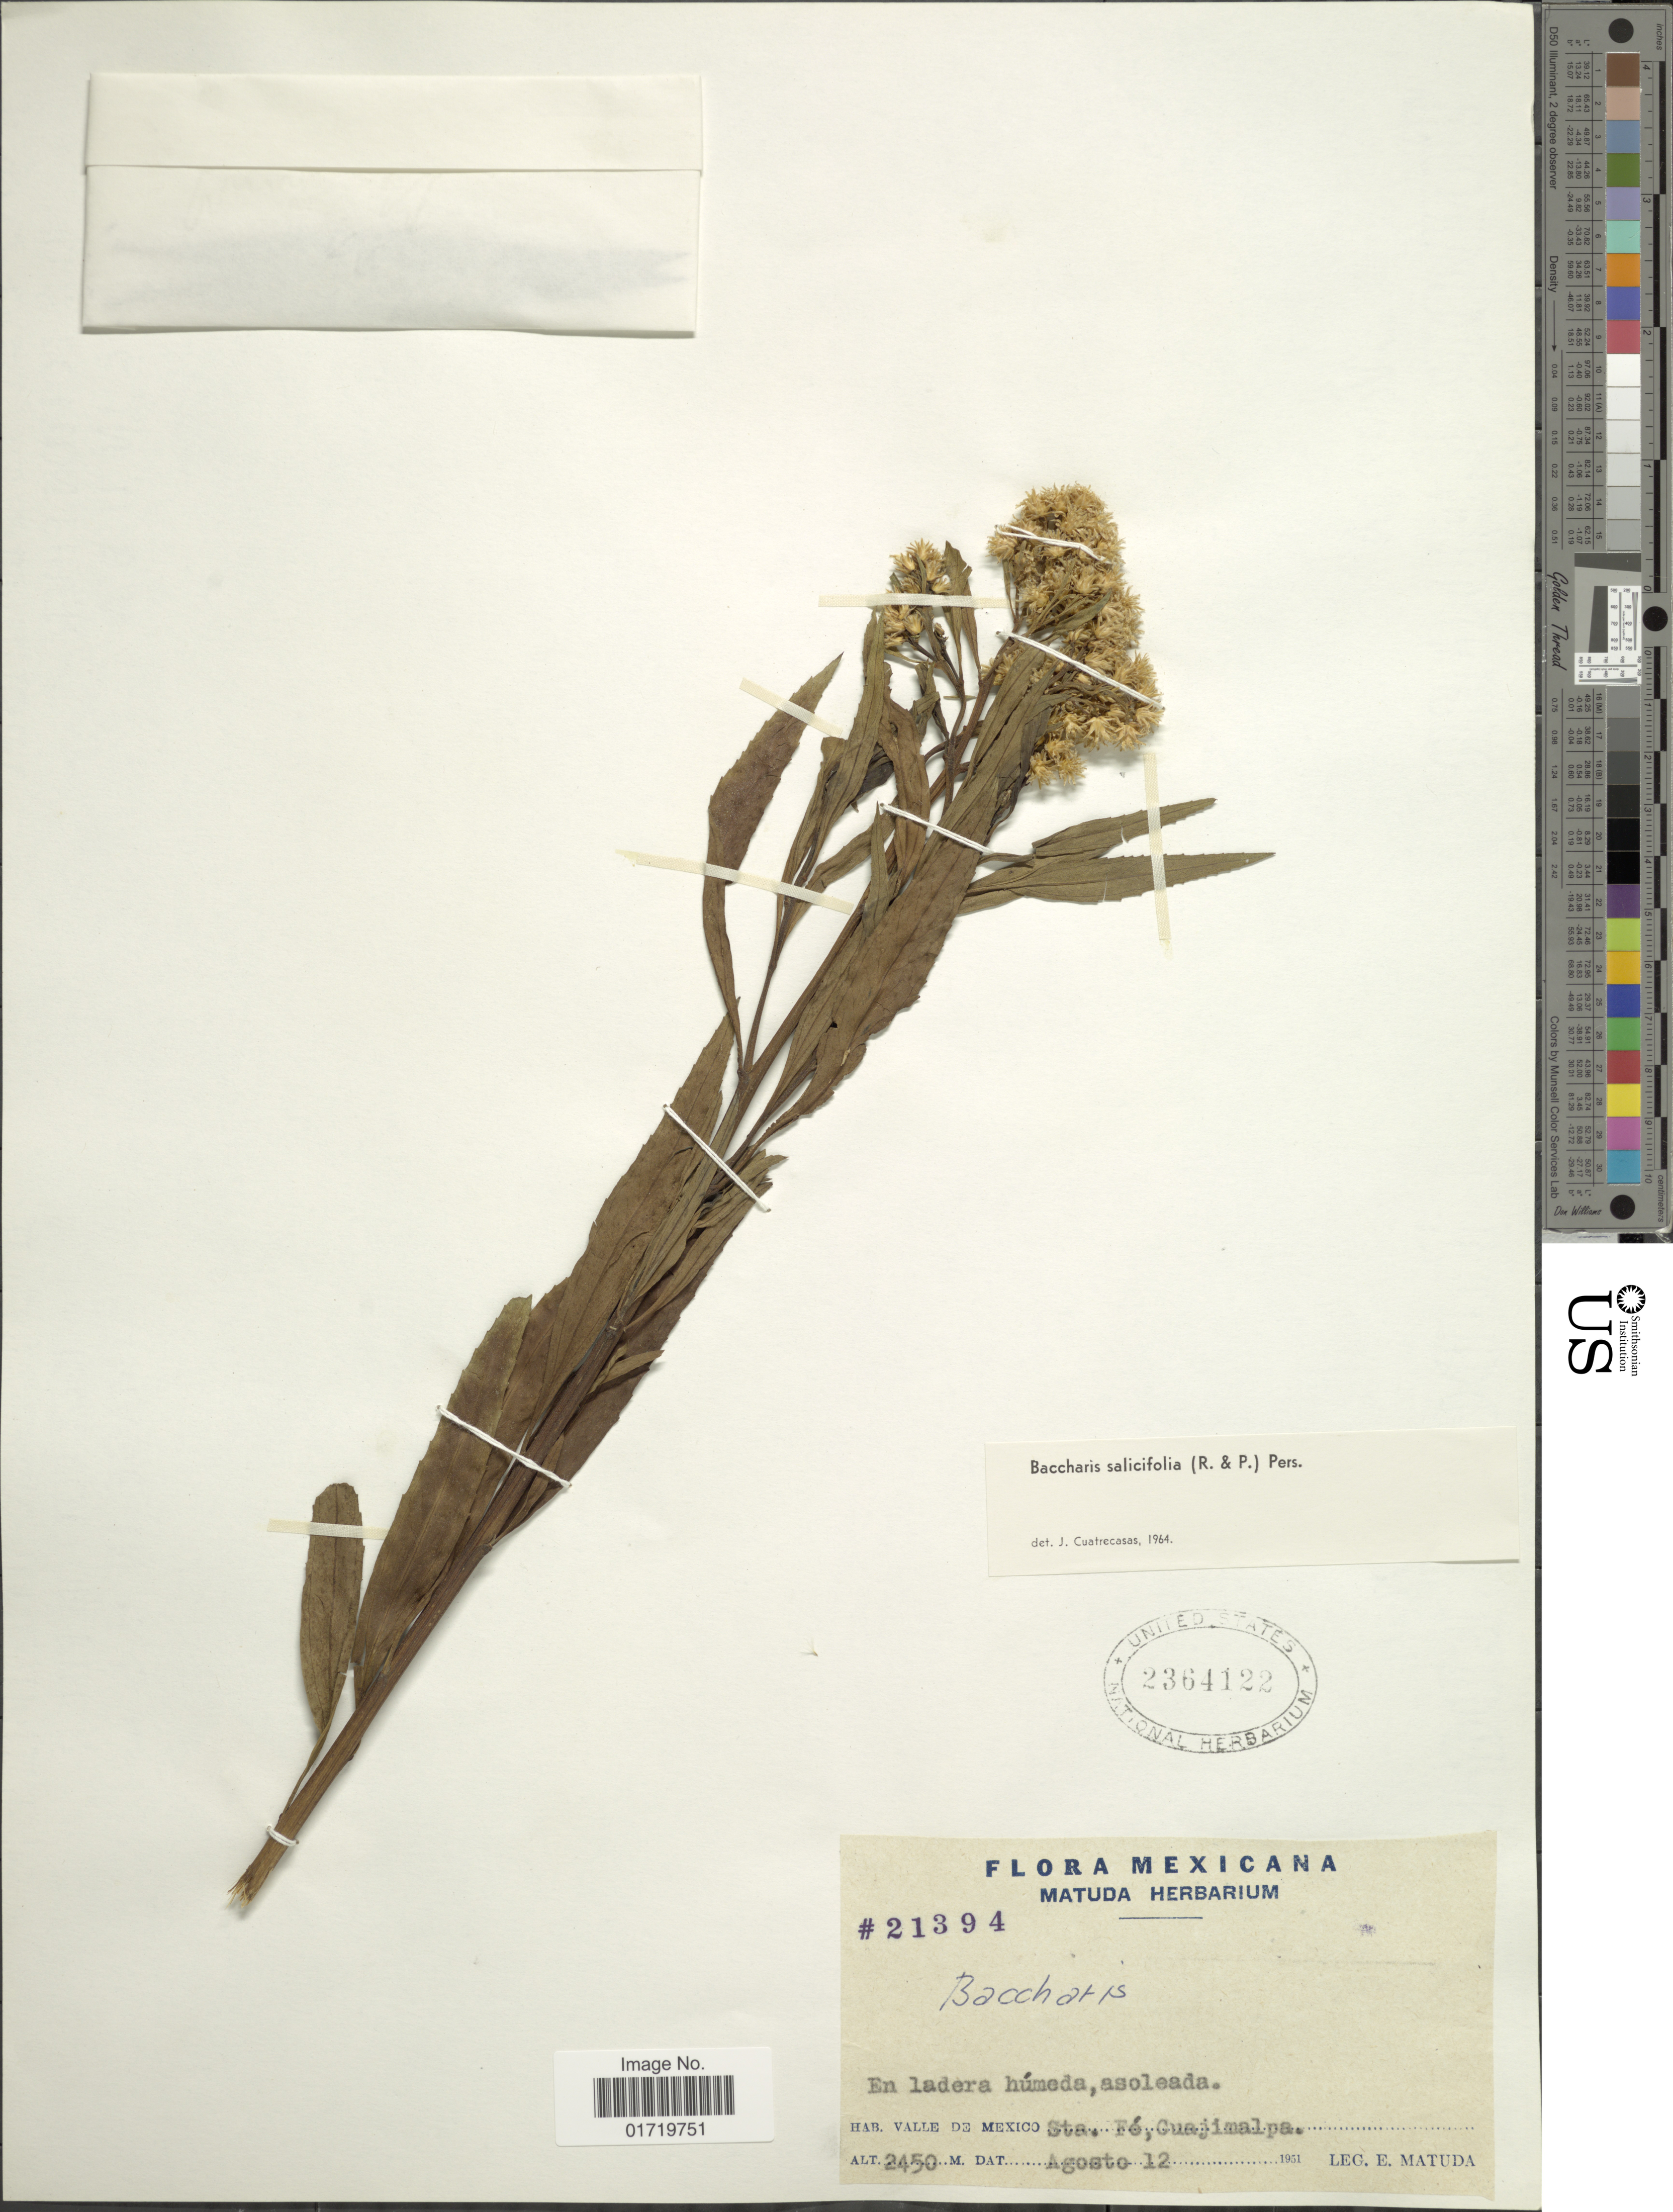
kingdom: Plantae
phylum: Tracheophyta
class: Magnoliopsida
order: Asterales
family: Asteraceae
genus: Baccharis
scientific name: Baccharis salicifolia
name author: (Ruiz & Pav.) Pers.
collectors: E. Matuda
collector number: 21394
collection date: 1951-08-12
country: Mexico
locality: Valle de Mexico, Sta. Fe. Cuajimalpa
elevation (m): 2450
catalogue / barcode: US 2364122